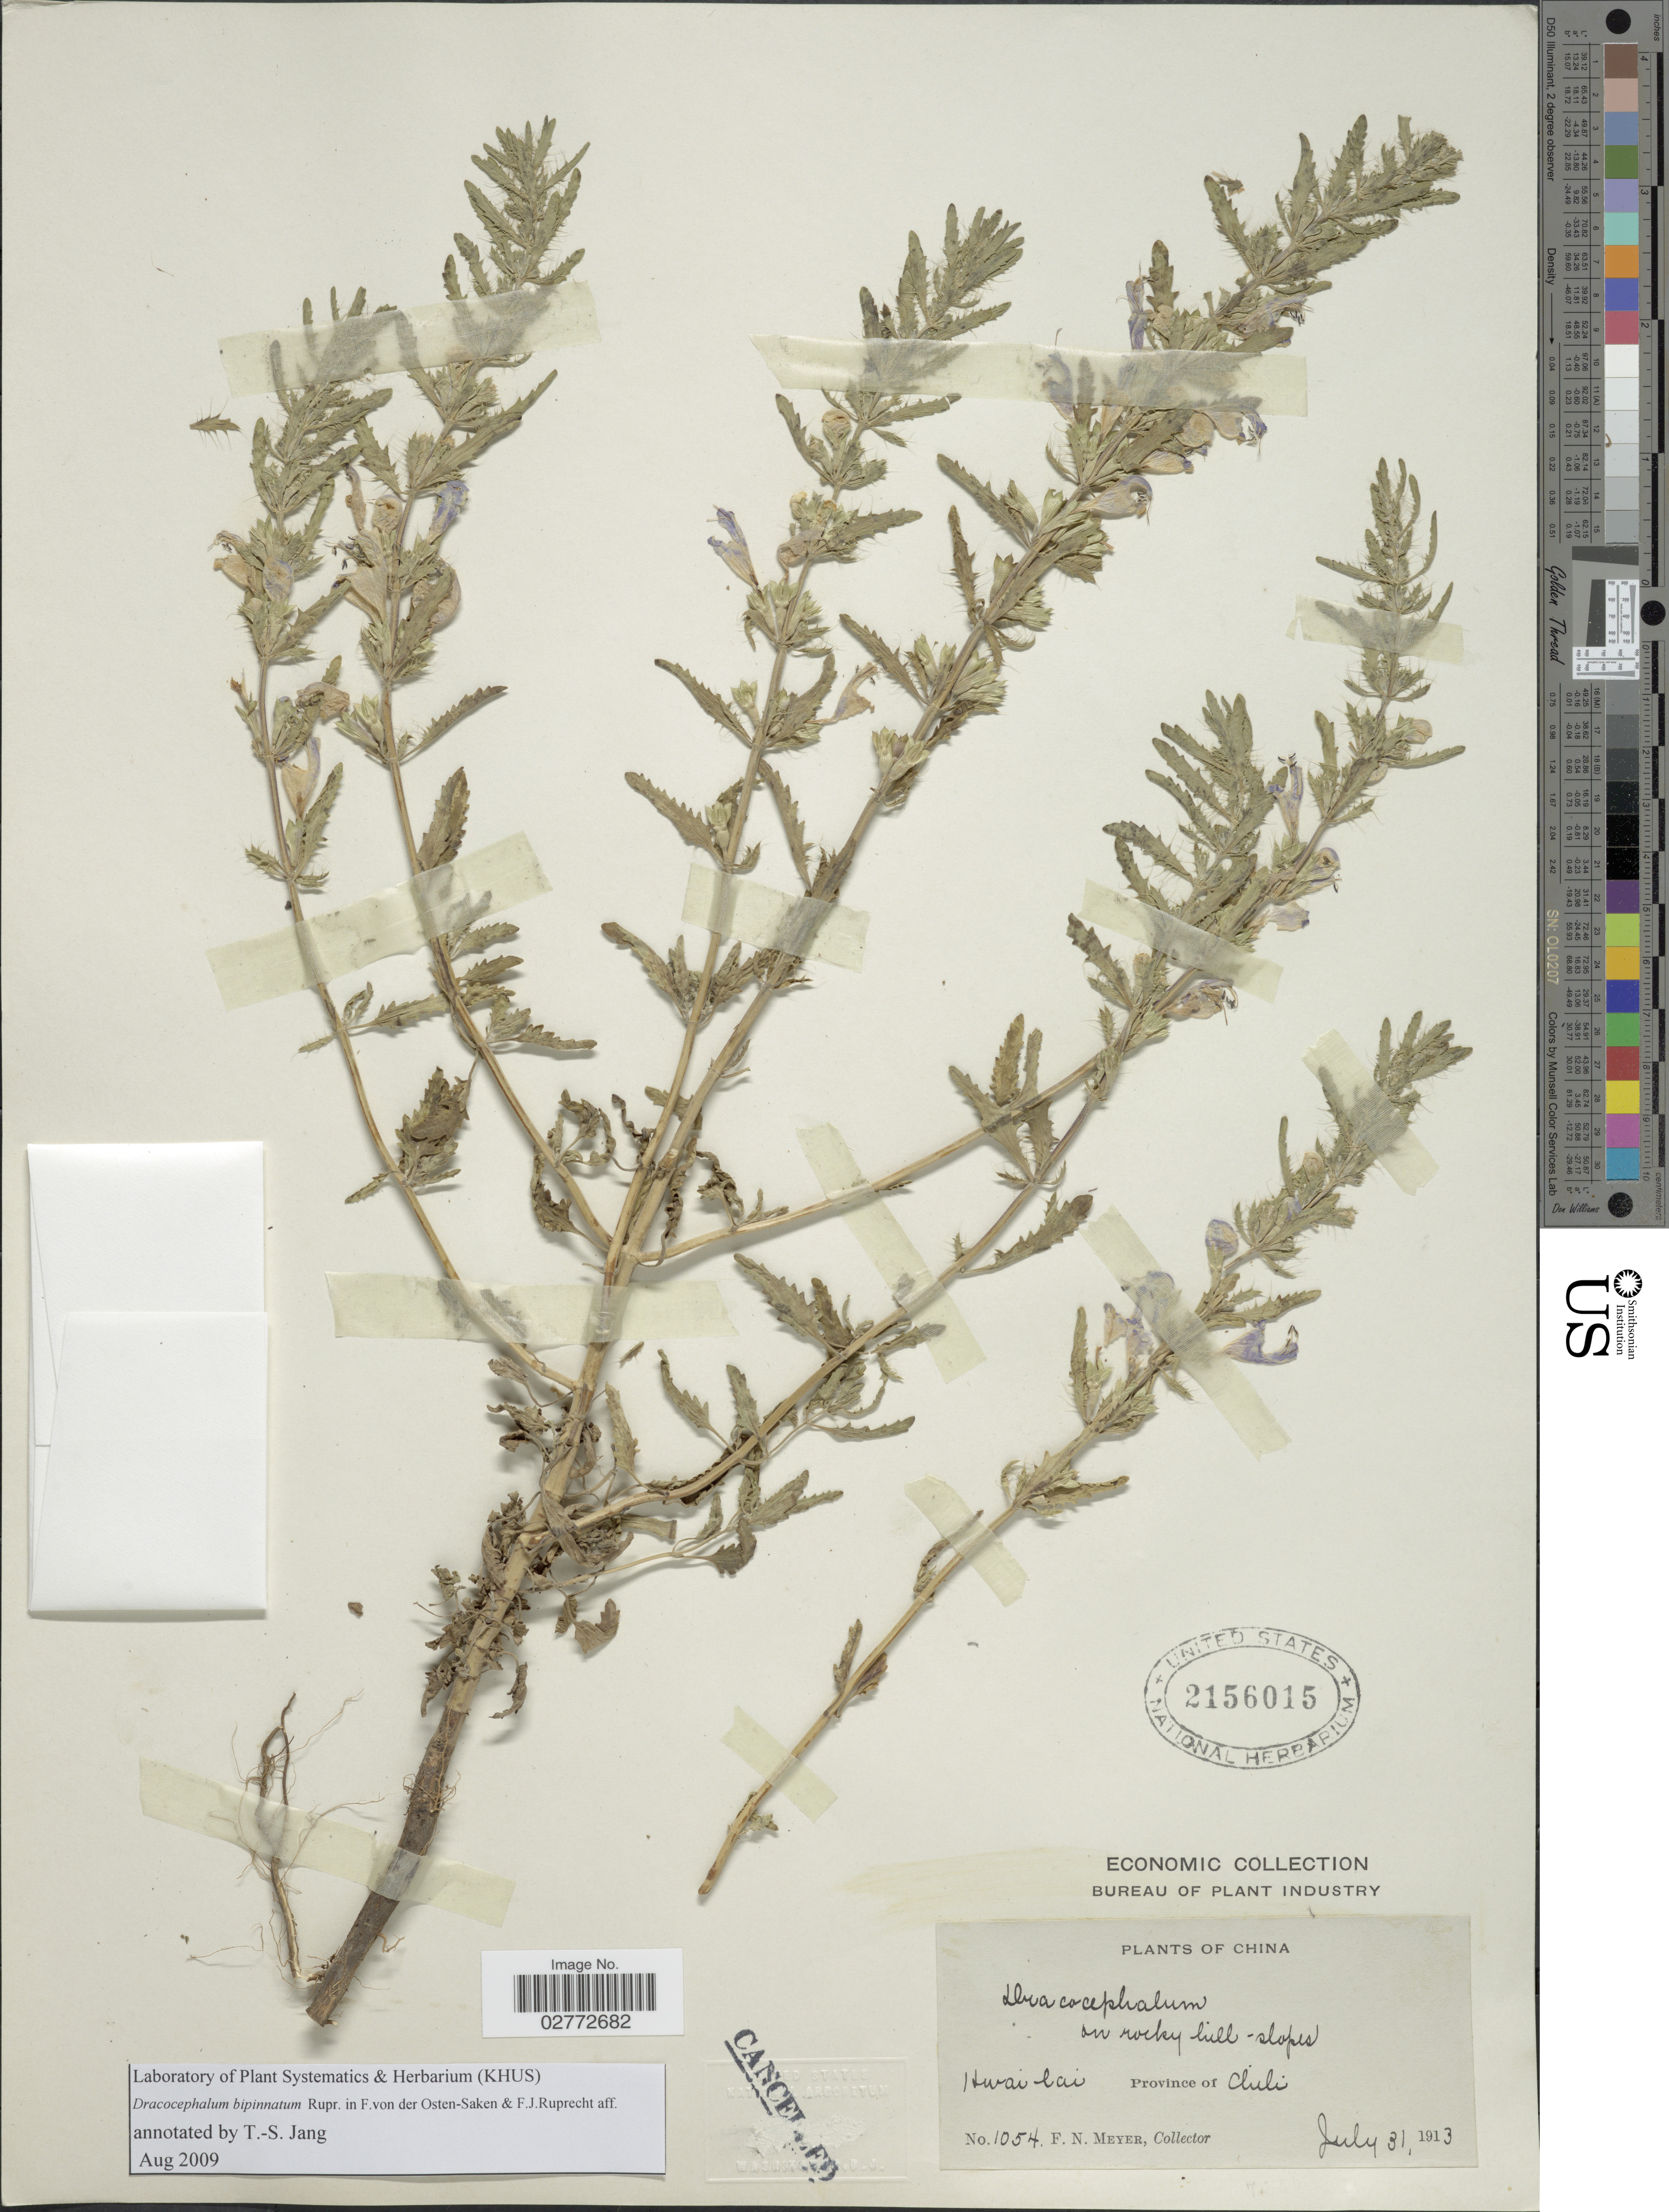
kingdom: Plantae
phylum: Tracheophyta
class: Magnoliopsida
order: Lamiales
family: Lamiaceae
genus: Dracocephalum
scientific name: Dracocephalum bipinnatum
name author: Rupr.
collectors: F. N. Meyer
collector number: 1054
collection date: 1913-07-31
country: China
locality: Hwai lai. Province of Chili.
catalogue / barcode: US 2156015